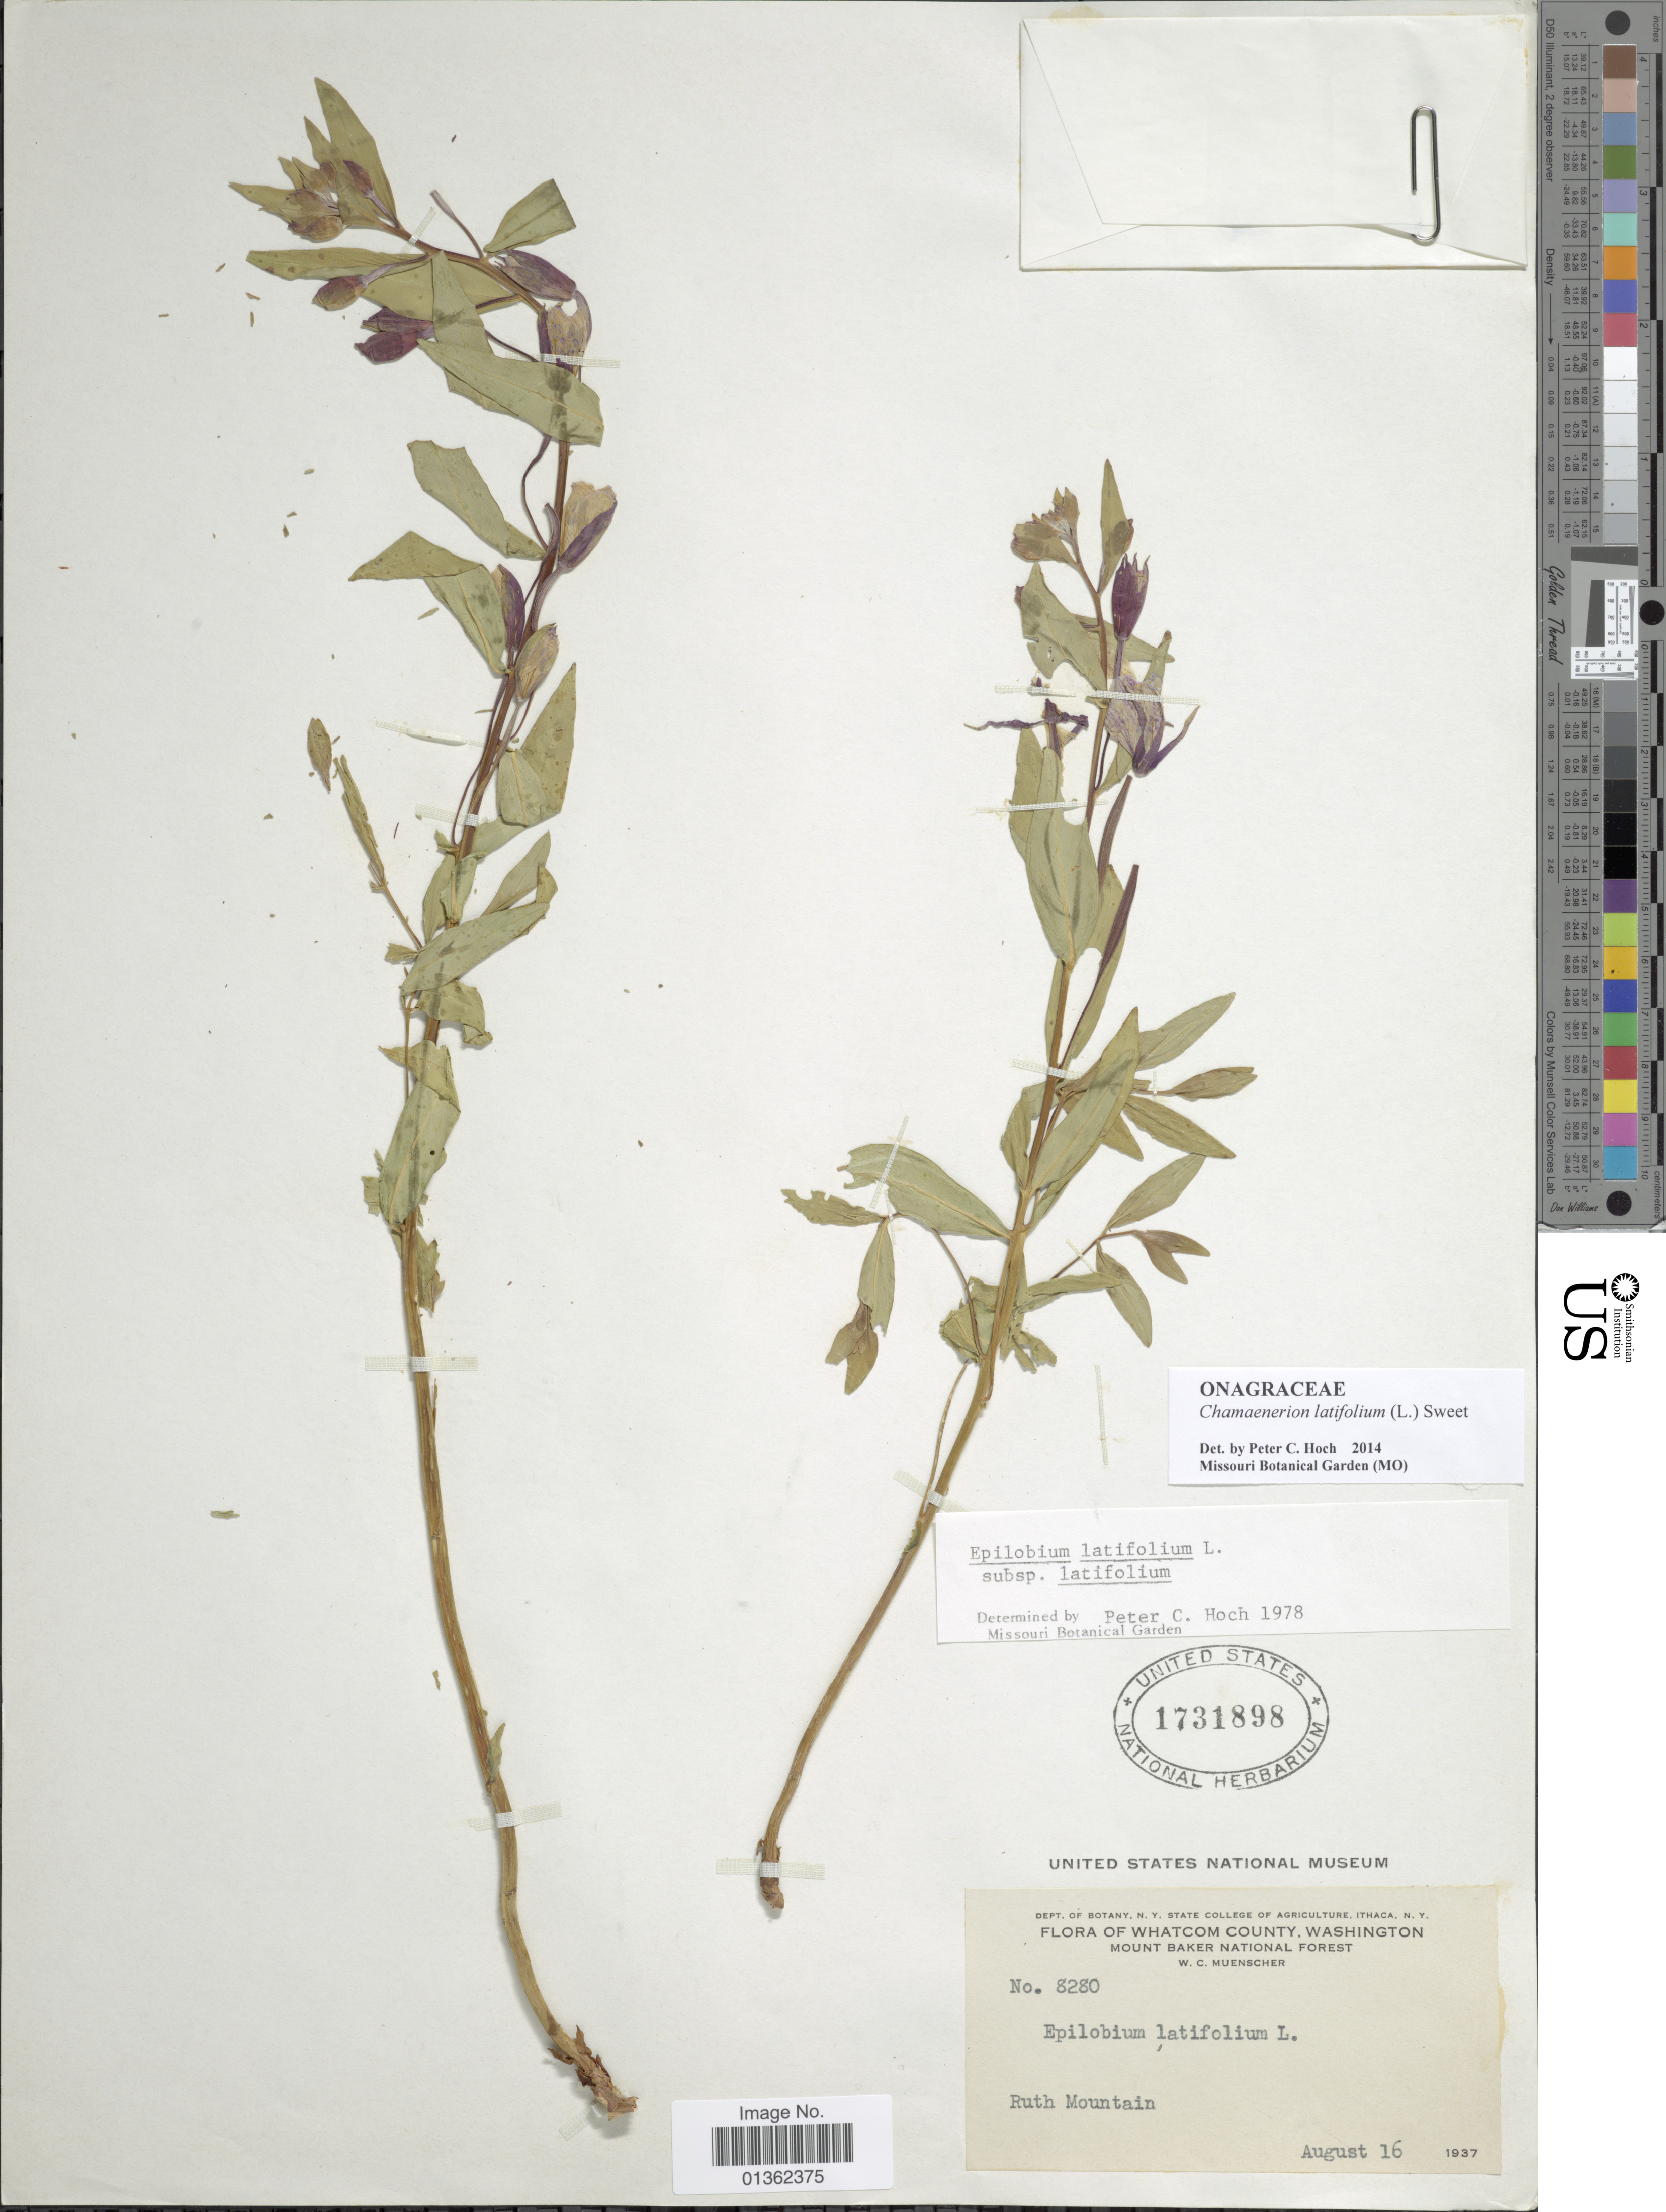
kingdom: Plantae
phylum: Tracheophyta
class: Magnoliopsida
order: Myrtales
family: Onagraceae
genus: Chamaenerion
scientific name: Chamaenerion latifolium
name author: (L.) Th. Fr. & Lange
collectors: W. Muenscher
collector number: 8280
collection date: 1937-08-16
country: United States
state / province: Washington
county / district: Whatcom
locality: Whatcom County, Mount Baker National Forest, Ruth Mountain.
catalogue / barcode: US 1731898